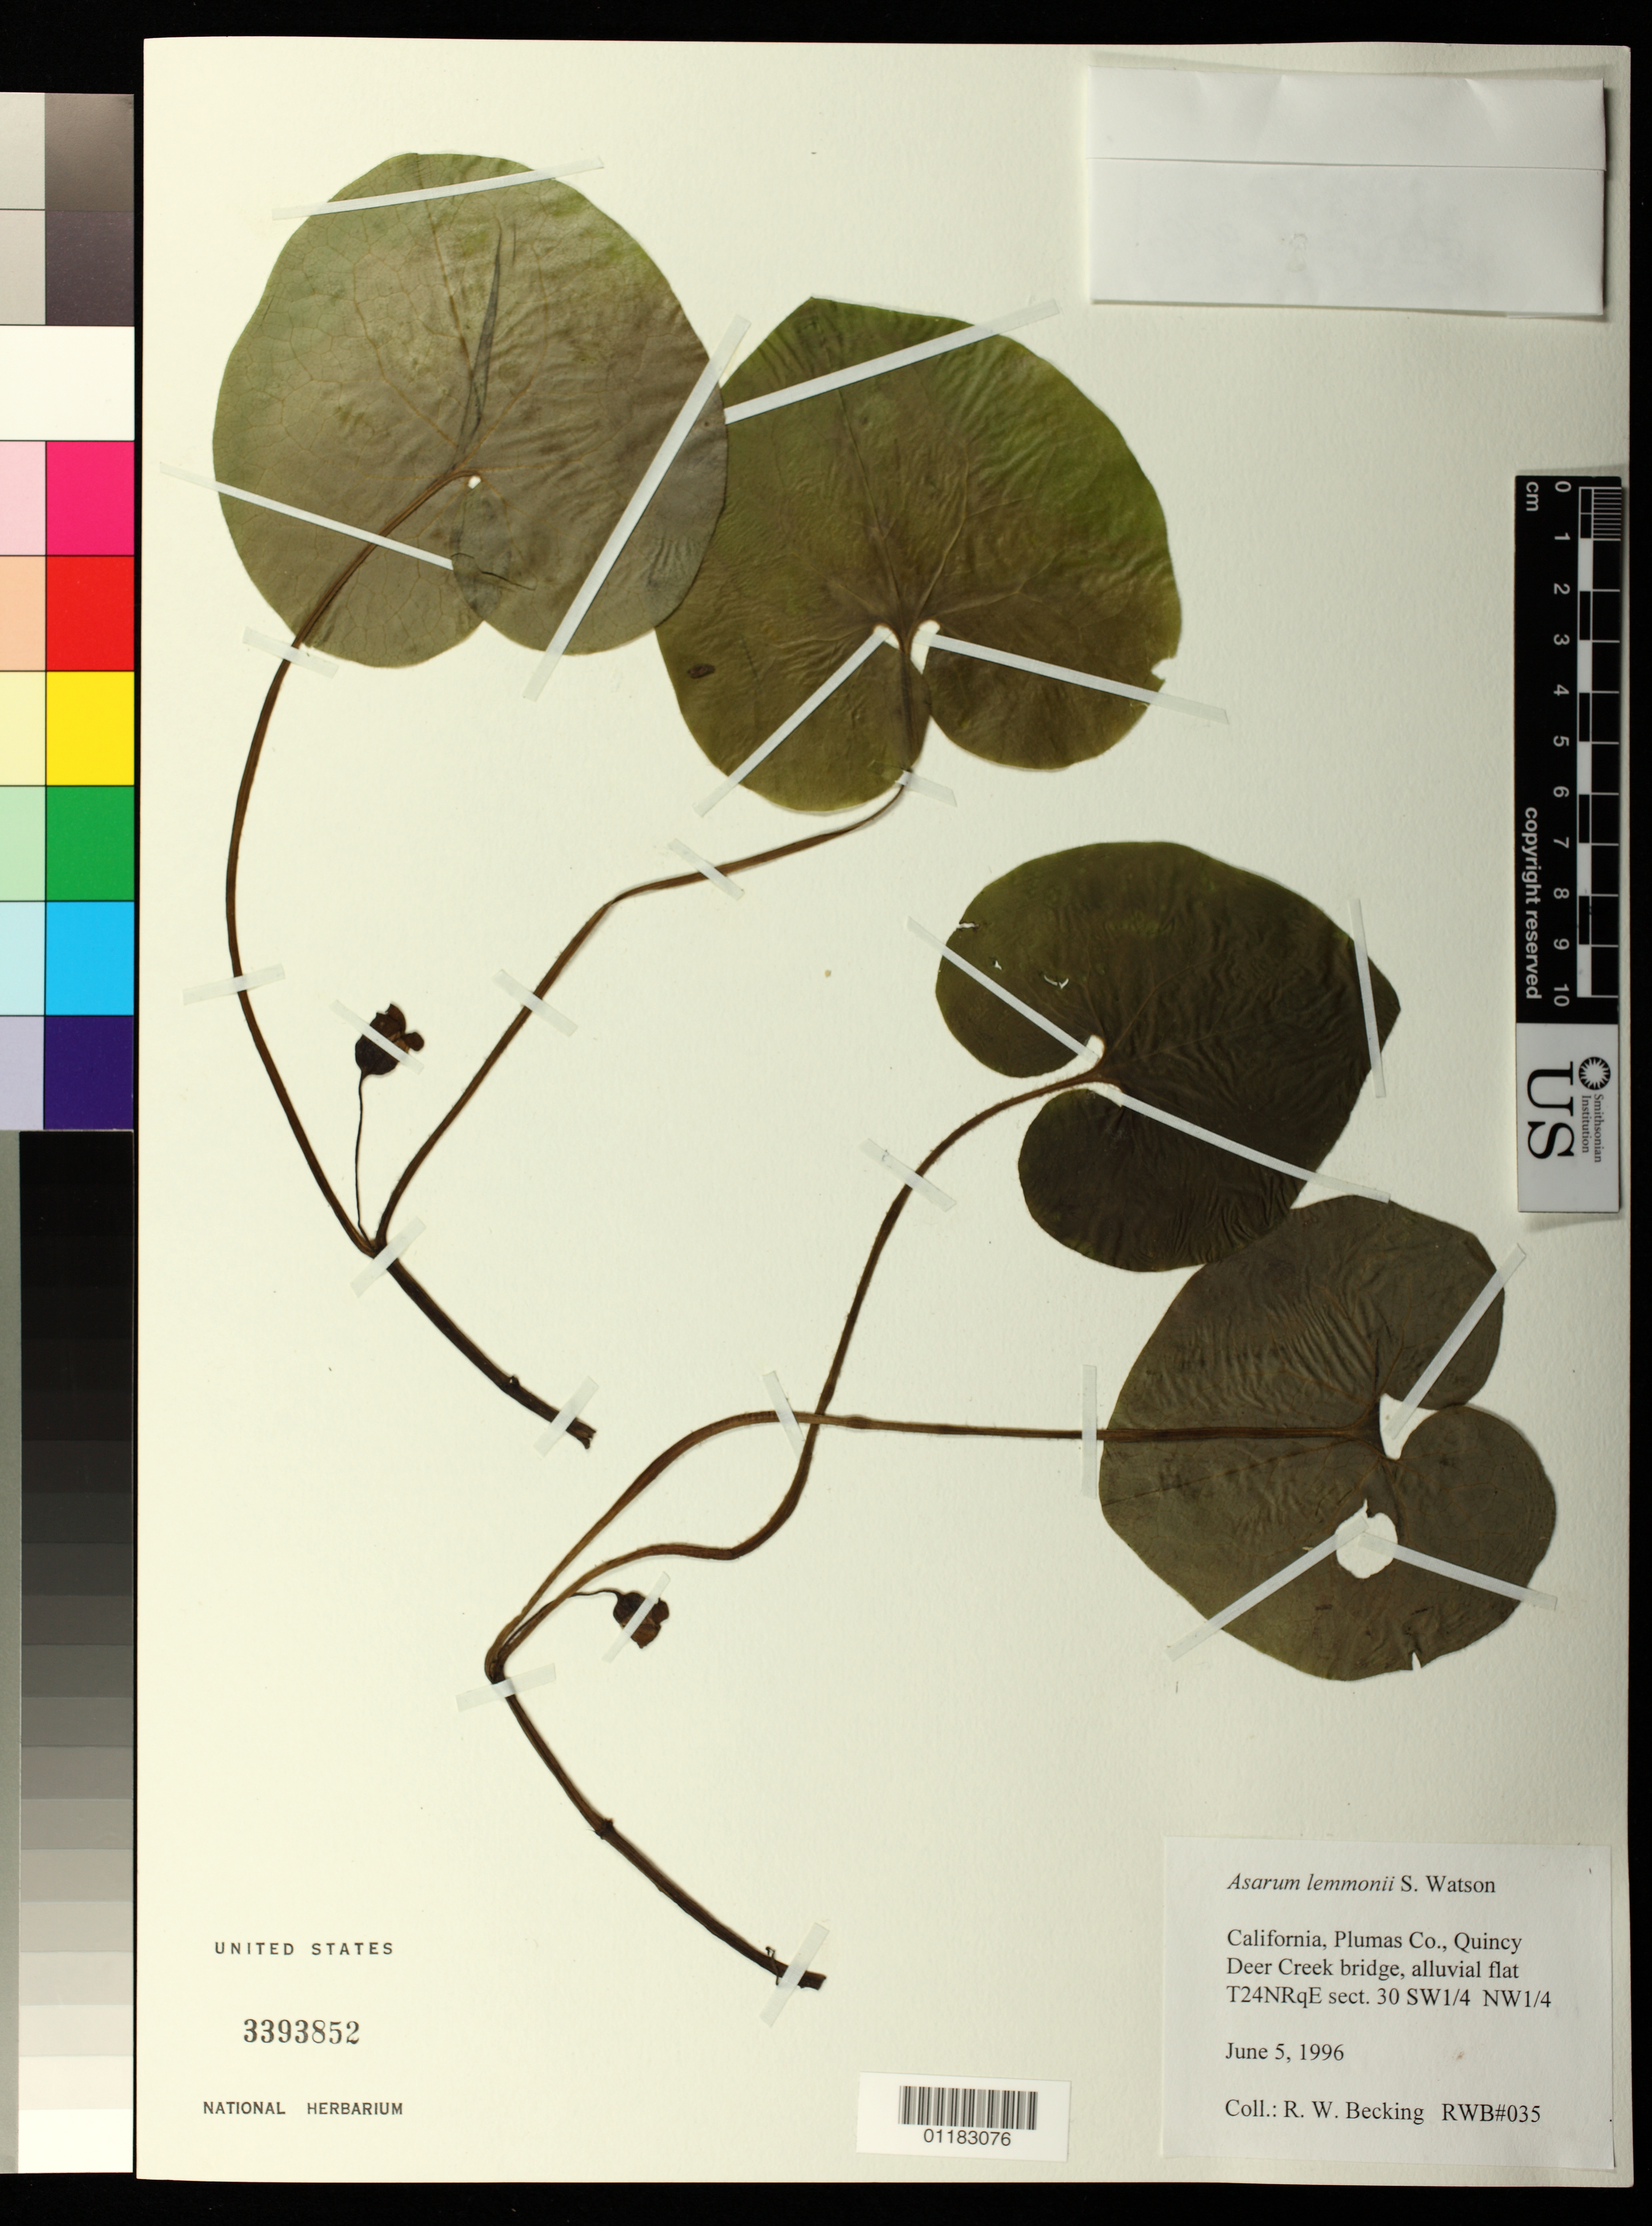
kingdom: Plantae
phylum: Tracheophyta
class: Magnoliopsida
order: Piperales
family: Aristolochiaceae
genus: Asarum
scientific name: Asarum lemmonii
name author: S. Watson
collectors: R. Becking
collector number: RWB#035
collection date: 1996-06-05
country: United States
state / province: California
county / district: Plumas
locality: Plumas Co., Quincy Deer Creek bridge, alluvial flat. T24NRqE sect.30 SW1/4 NW1/4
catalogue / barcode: US 3393852